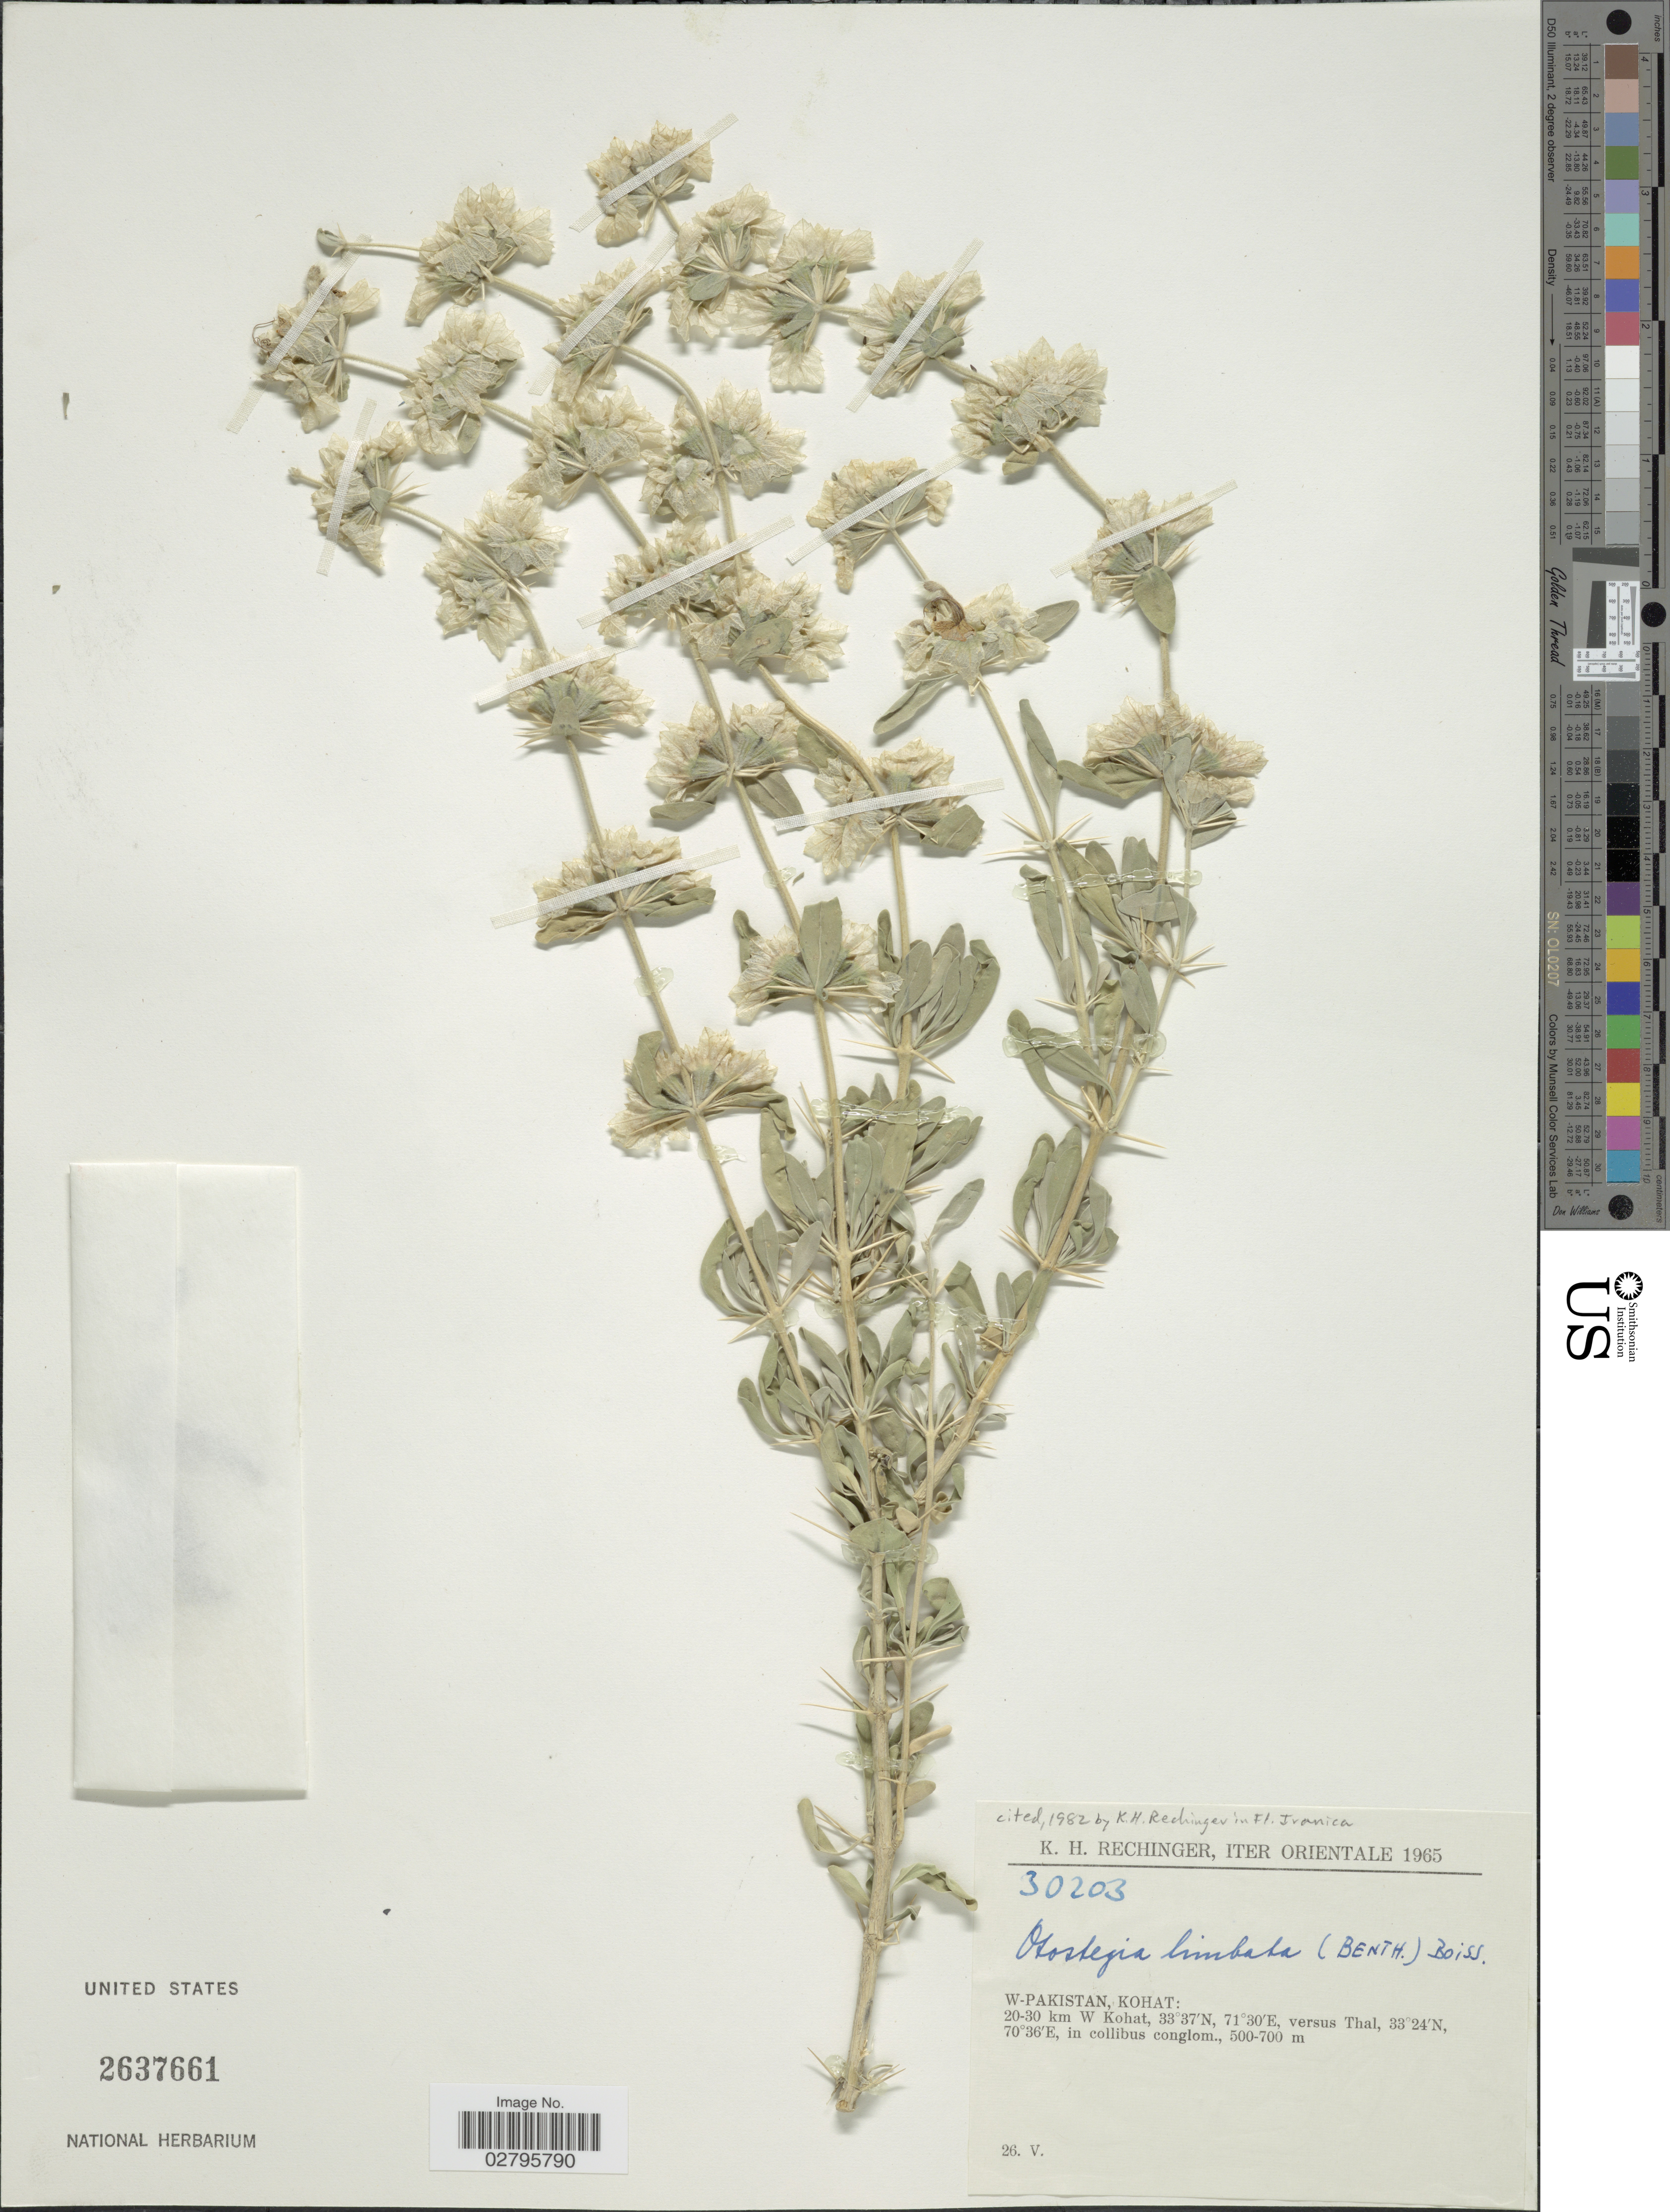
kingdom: Plantae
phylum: Tracheophyta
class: Magnoliopsida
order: Lamiales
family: Lamiaceae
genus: Otostegia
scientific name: Otostegia limbata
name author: (Benth.) Boiss.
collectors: K. H. Rechinger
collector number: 30203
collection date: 1965-05-26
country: Pakistan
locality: W-Pakistan, Kohat: 20-30 km W Kohat, versus Thal, in collibus conglom.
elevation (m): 500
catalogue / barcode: US 2637661